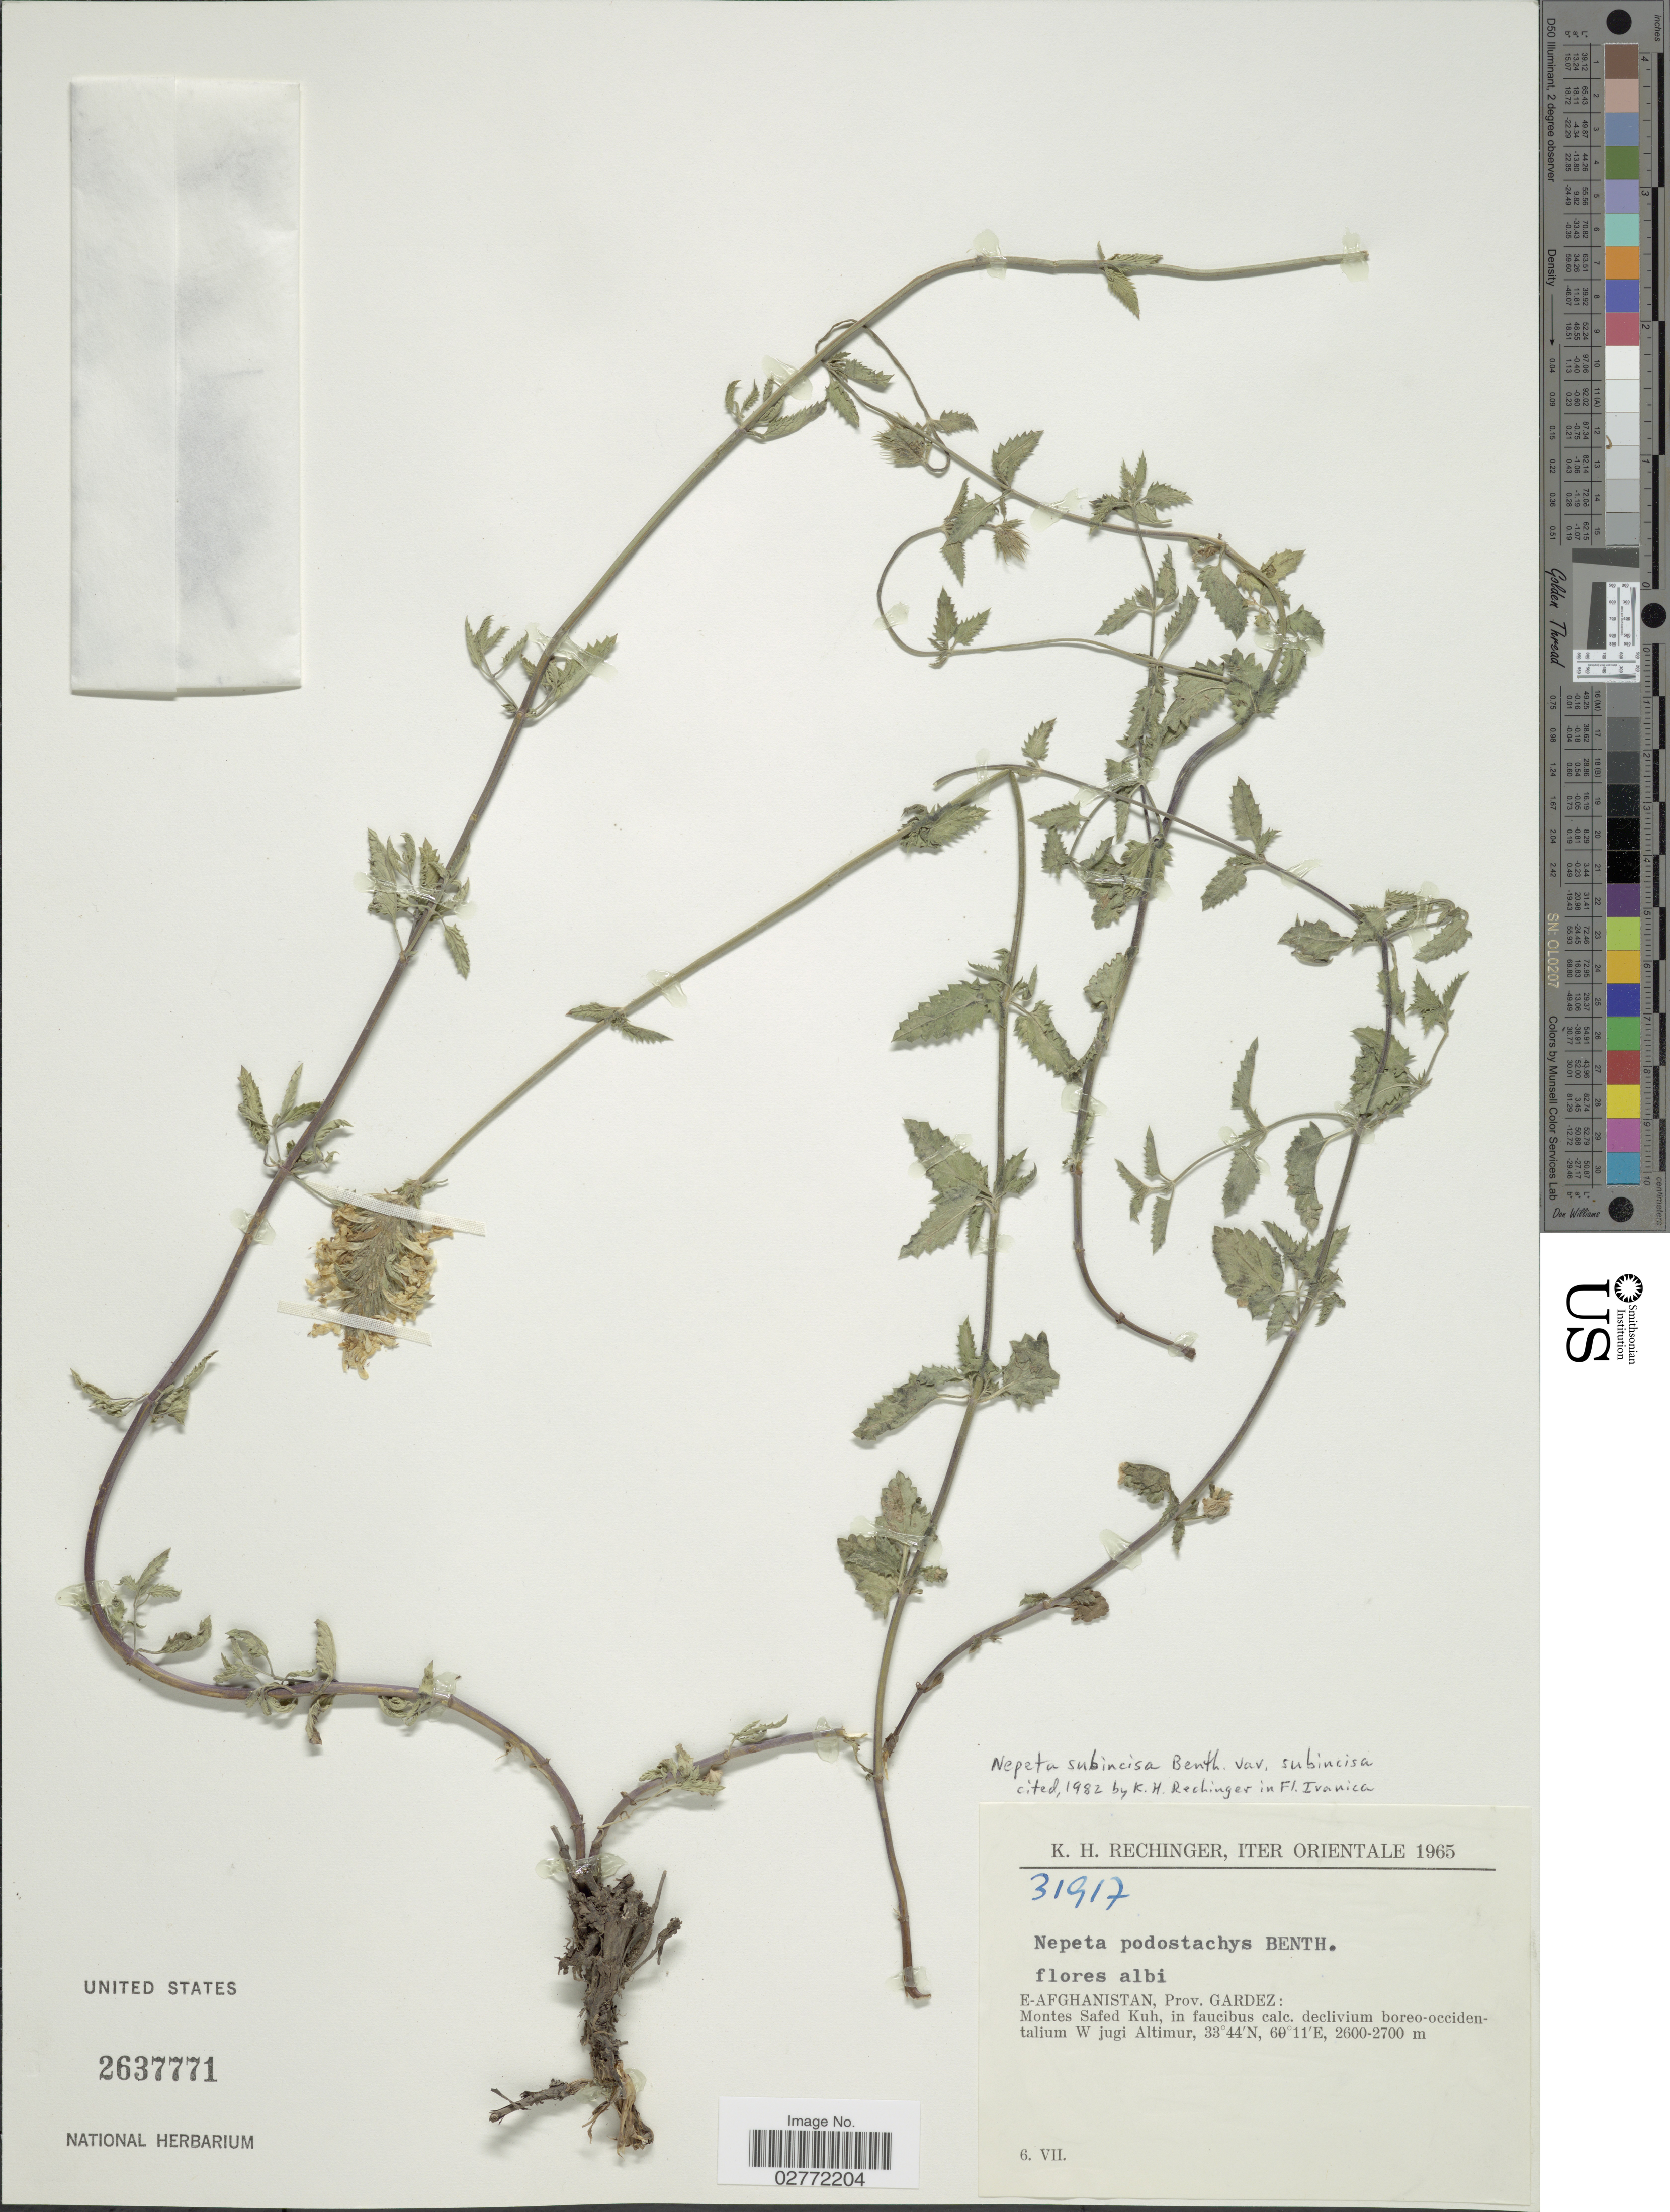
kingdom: Plantae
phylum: Tracheophyta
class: Magnoliopsida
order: Lamiales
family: Lamiaceae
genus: Nepeta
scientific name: Nepeta subincisa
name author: Benth.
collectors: K. H. Rechinger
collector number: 31917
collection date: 1965-07-06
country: Afghanistan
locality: Iter Orientale, E-Afghanistan, Prov. Gardez, Montes Safed Kuh, in faucibus calc. declivium boreo-occidentalium W jugi Altimur.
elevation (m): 2600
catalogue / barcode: US 2637771